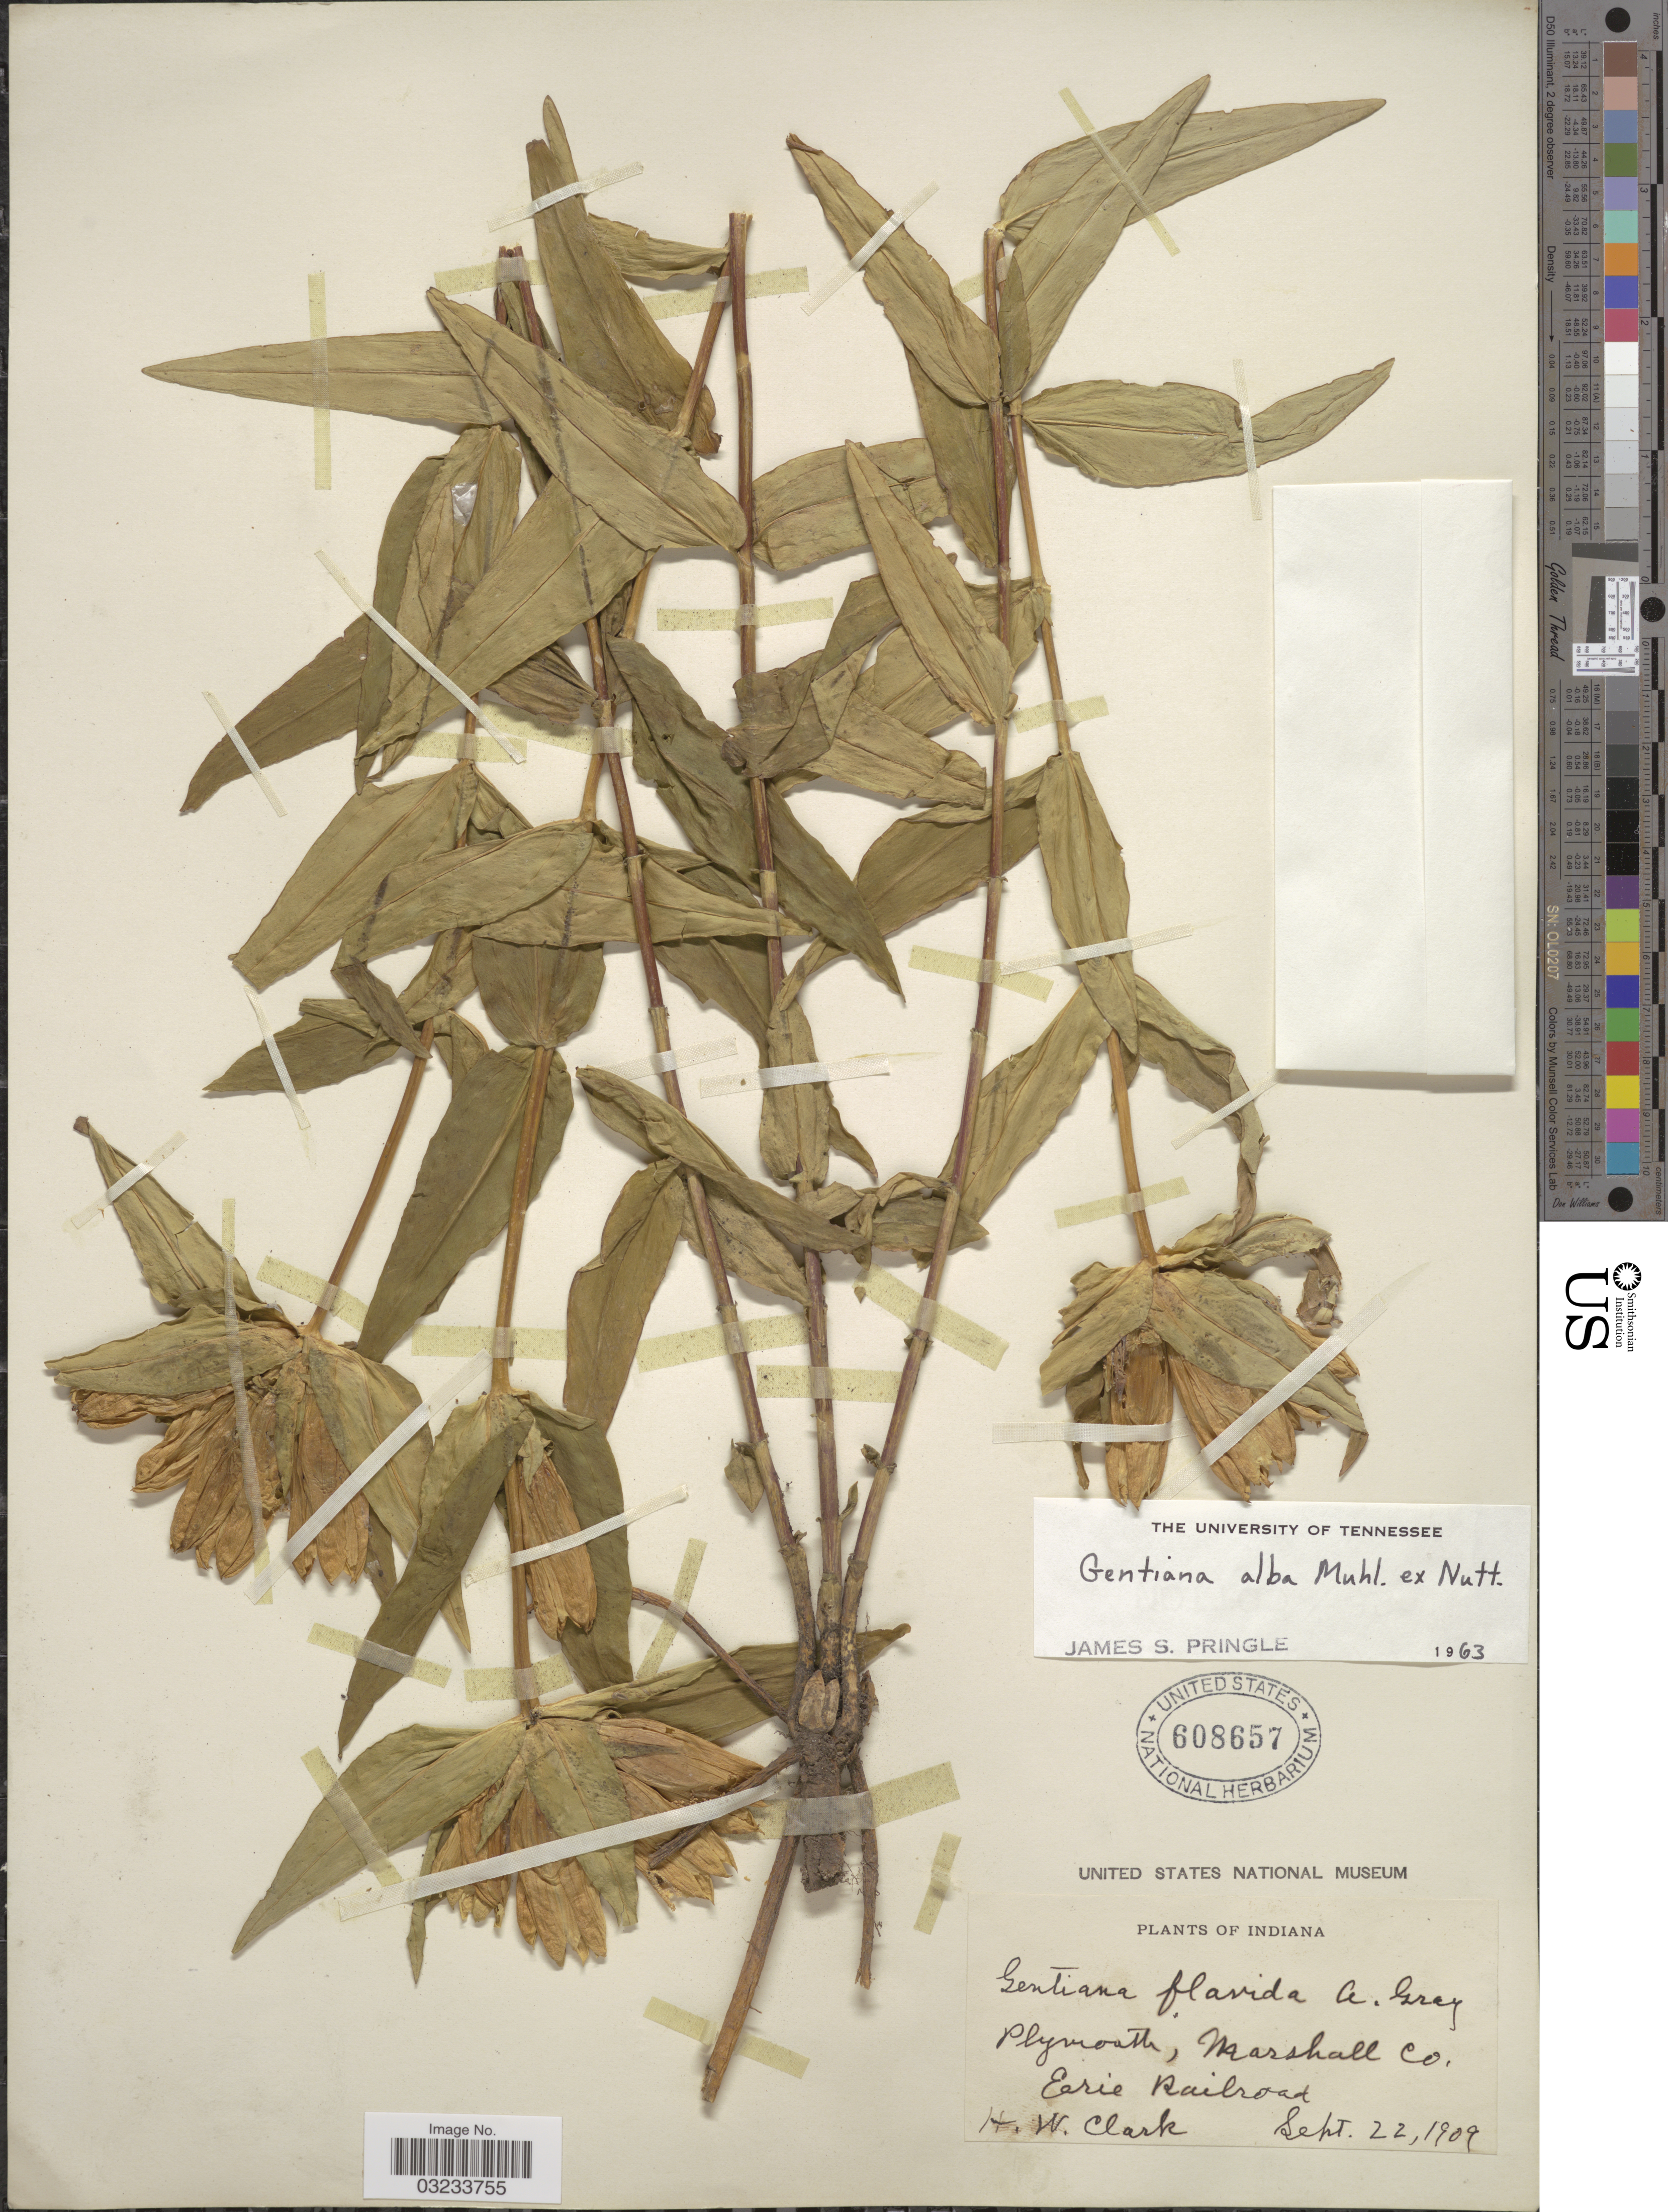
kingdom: Plantae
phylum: Tracheophyta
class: Magnoliopsida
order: Gentianales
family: Gentianaceae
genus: Gentiana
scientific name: Gentiana alba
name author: Muhl. ex J. McNab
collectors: H. W. Clark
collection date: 1909-09-22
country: United States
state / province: Indiana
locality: Plymouth, Marshall Co., Eerie Railroad.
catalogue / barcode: US 608657